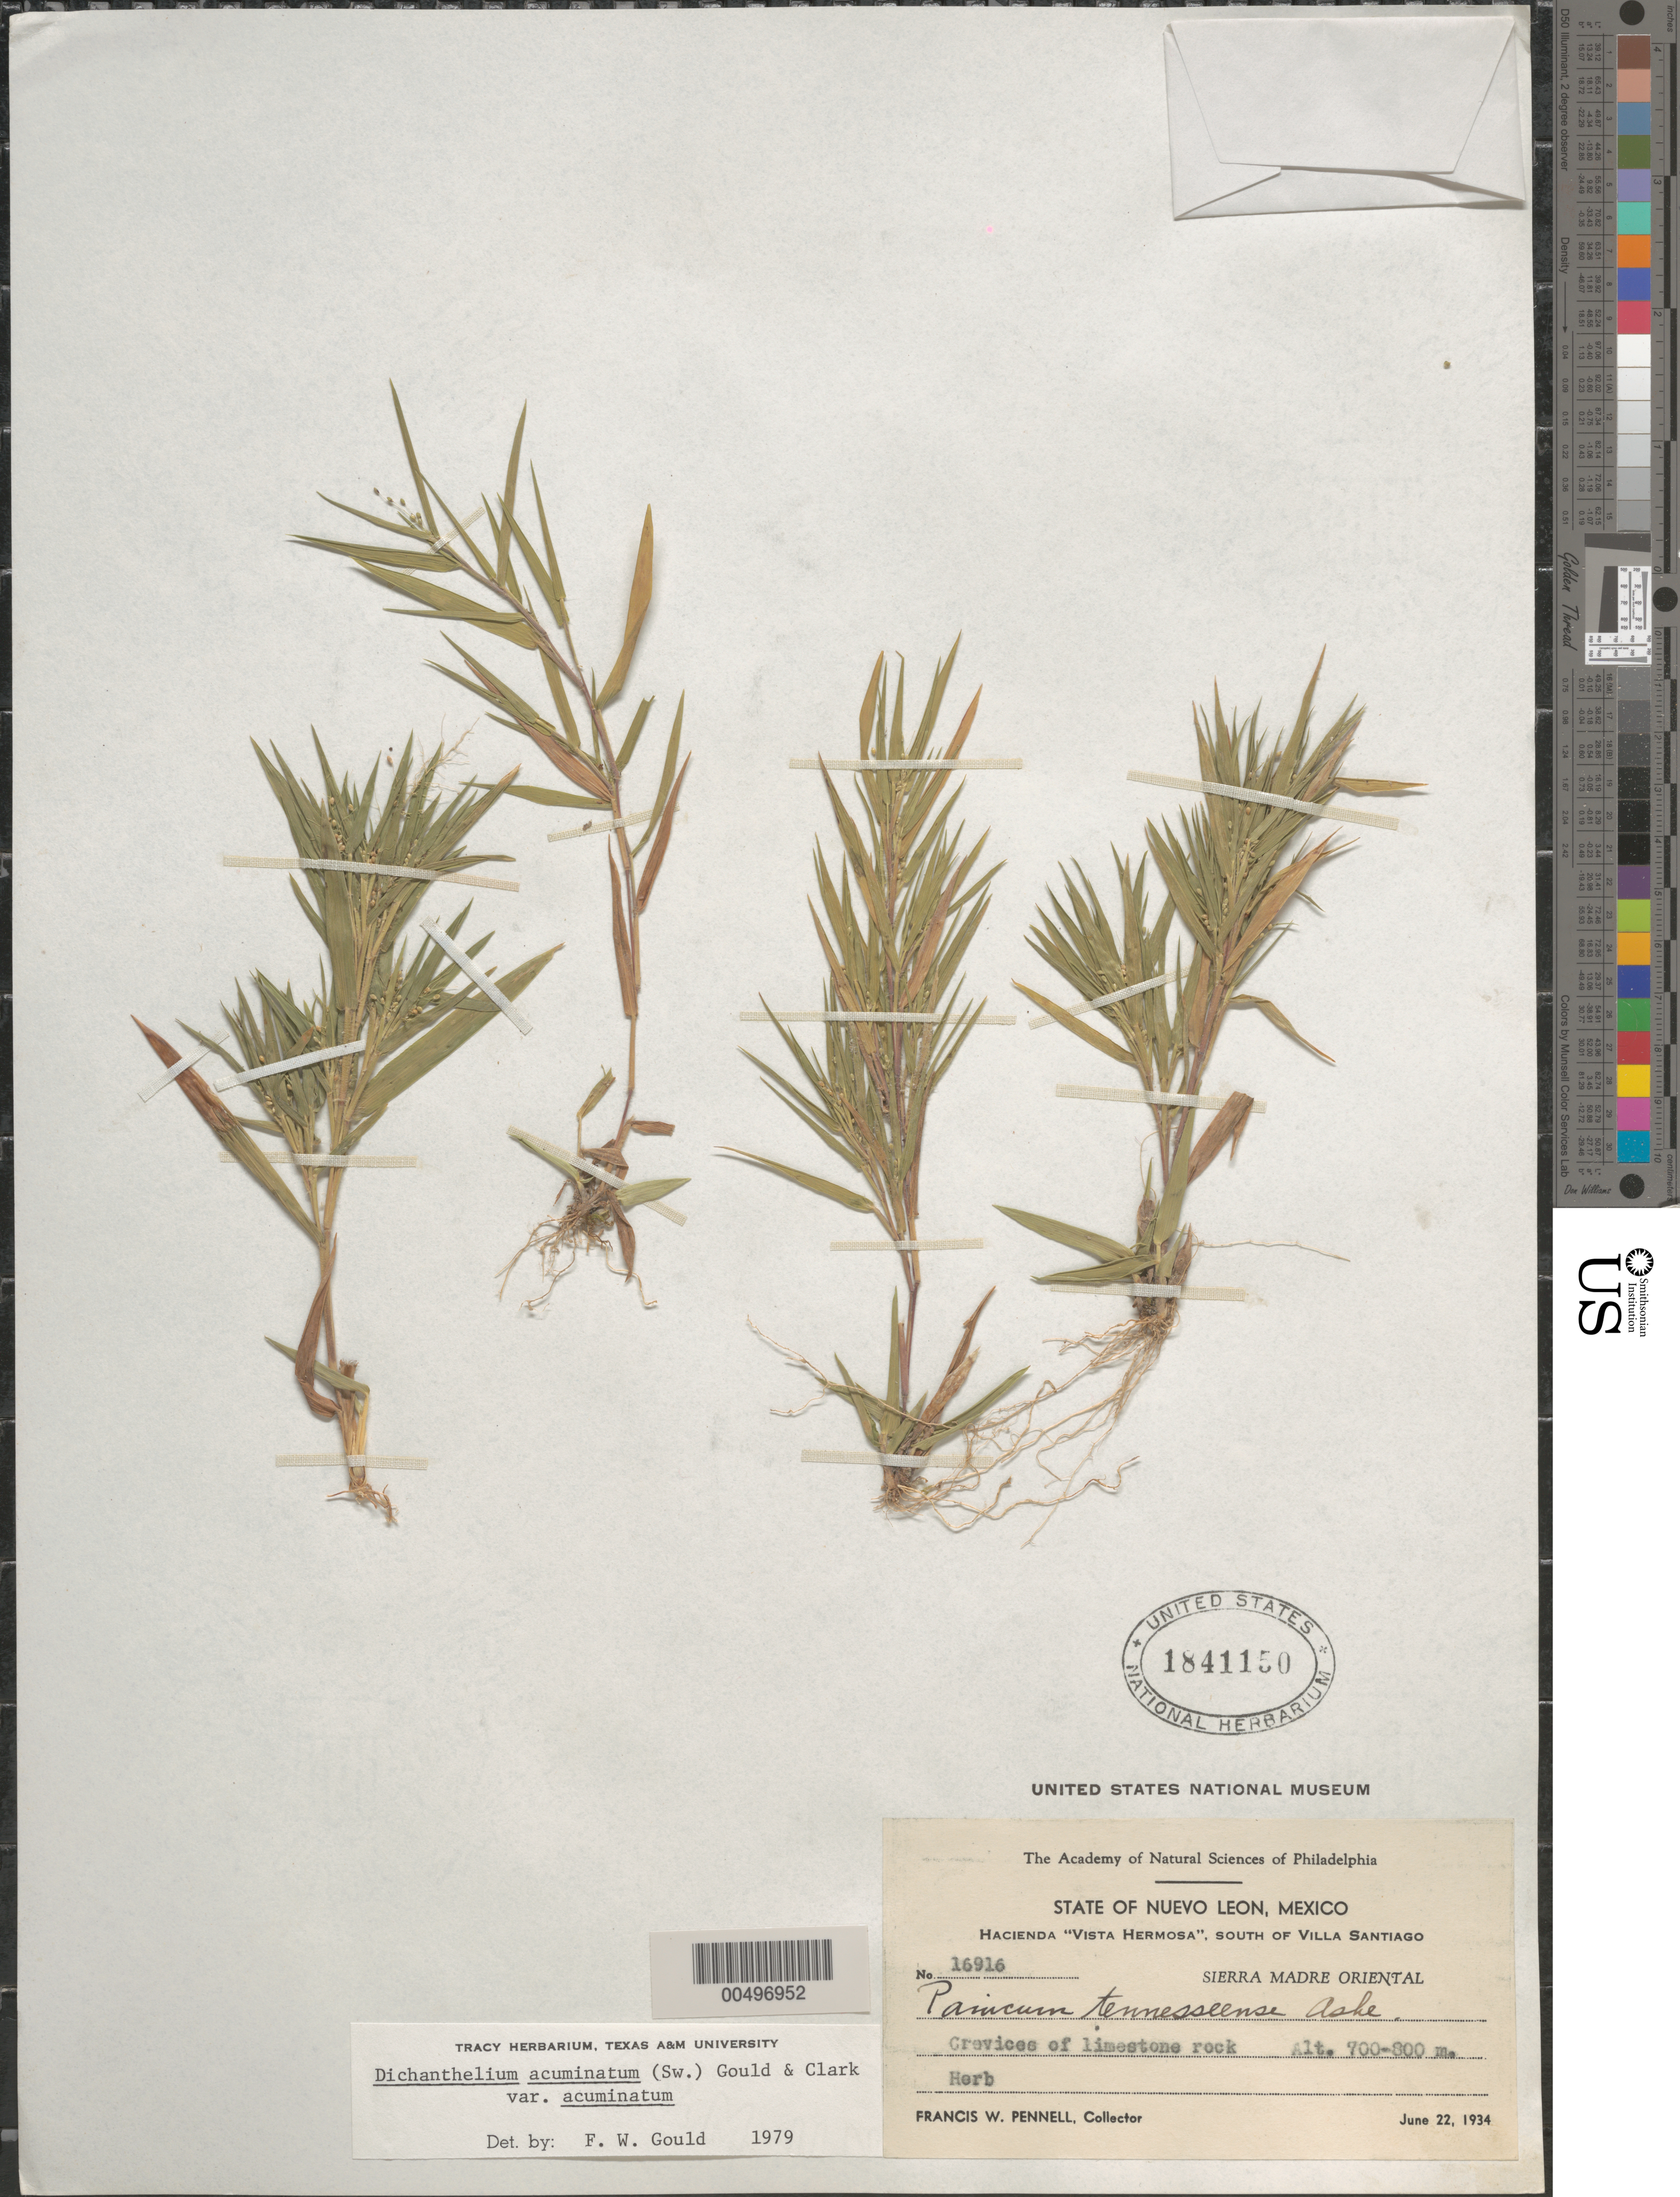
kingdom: Plantae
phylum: Tracheophyta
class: Liliopsida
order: Poales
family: Poaceae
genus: Dichanthelium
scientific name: Dichanthelium acuminatum var. acuminatum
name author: (Sw.) Gould & C.A. Clark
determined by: Gould, F. W.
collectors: F. W. Pennell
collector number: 16916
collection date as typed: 22 Jun 1934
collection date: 1934-06-22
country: Mexico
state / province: Nuevo León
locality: Hacienda Vista Hermosa, S of Villa Santiago, Sierra Madre Oriental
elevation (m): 700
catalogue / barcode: US 1841150